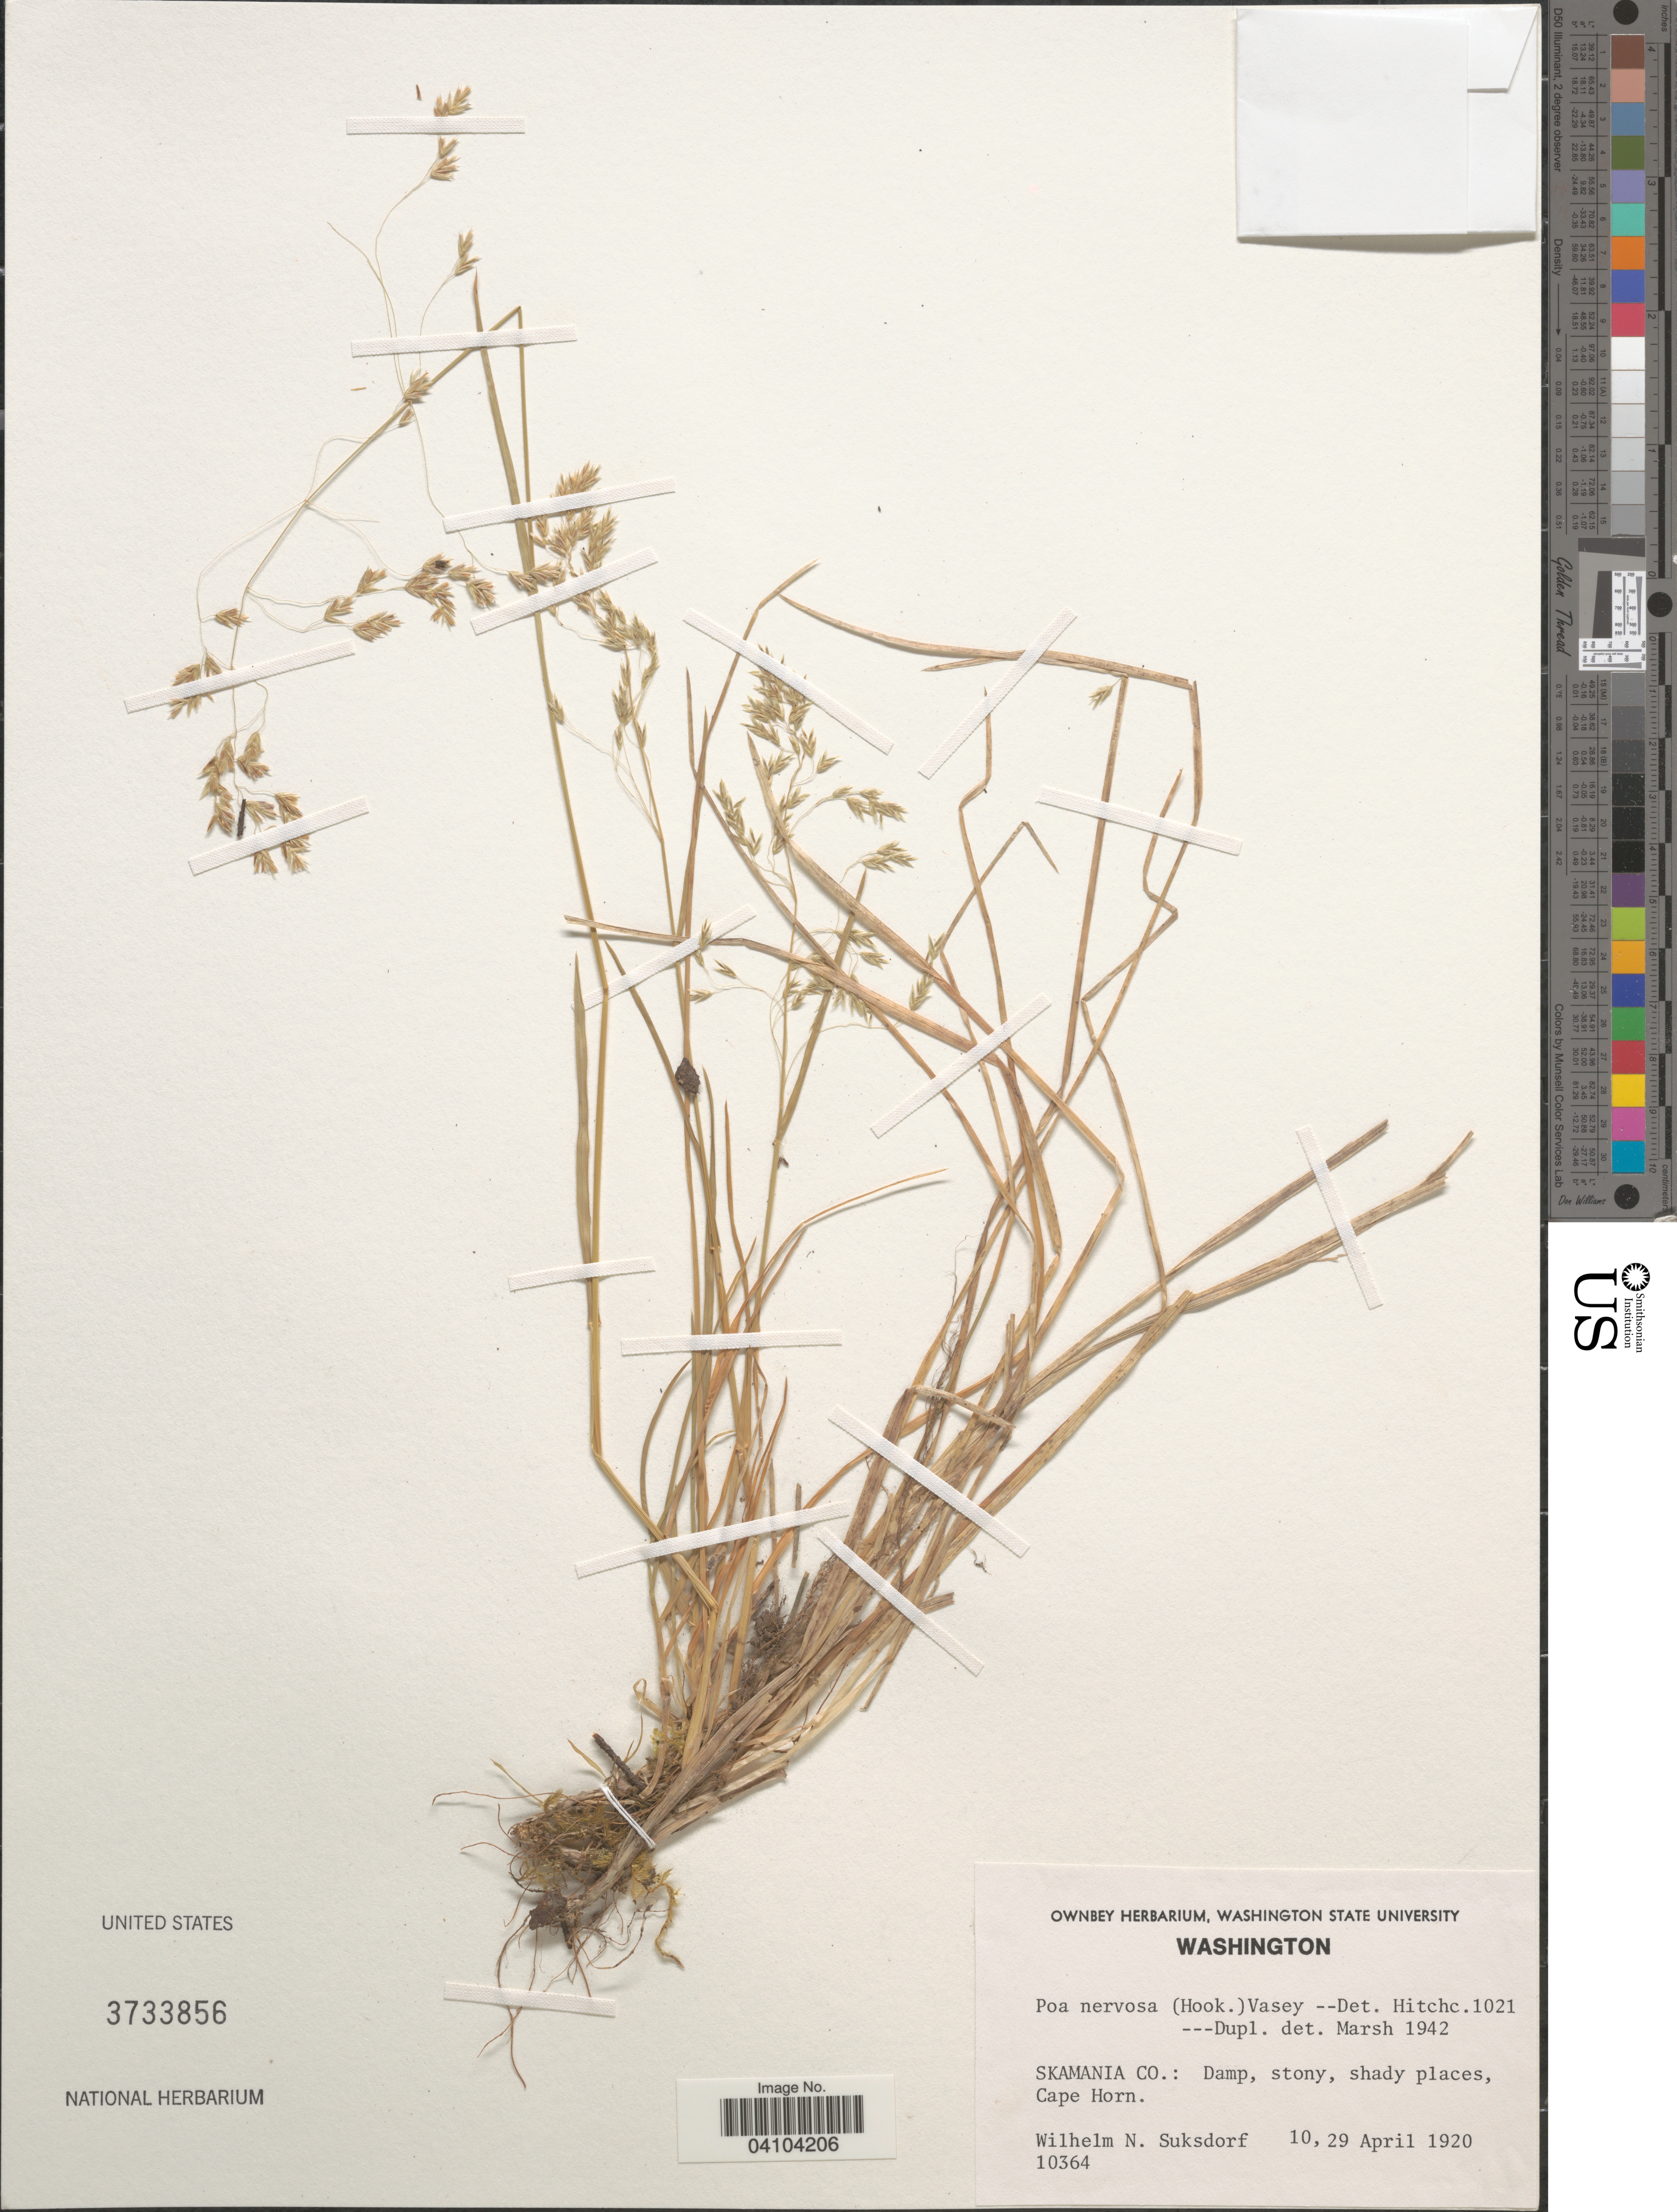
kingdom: Plantae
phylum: Tracheophyta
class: Liliopsida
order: Poales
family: Poaceae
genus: Poa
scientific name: Poa nervosa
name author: (Hook.) Vasey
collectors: W. N. Suksdorf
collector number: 10364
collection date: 1920-04-10/1920-04-29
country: United States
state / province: Washington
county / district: Skamania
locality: Skamania Co.: Damp, stony, shady places, Cape Horn.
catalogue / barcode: US 3733856